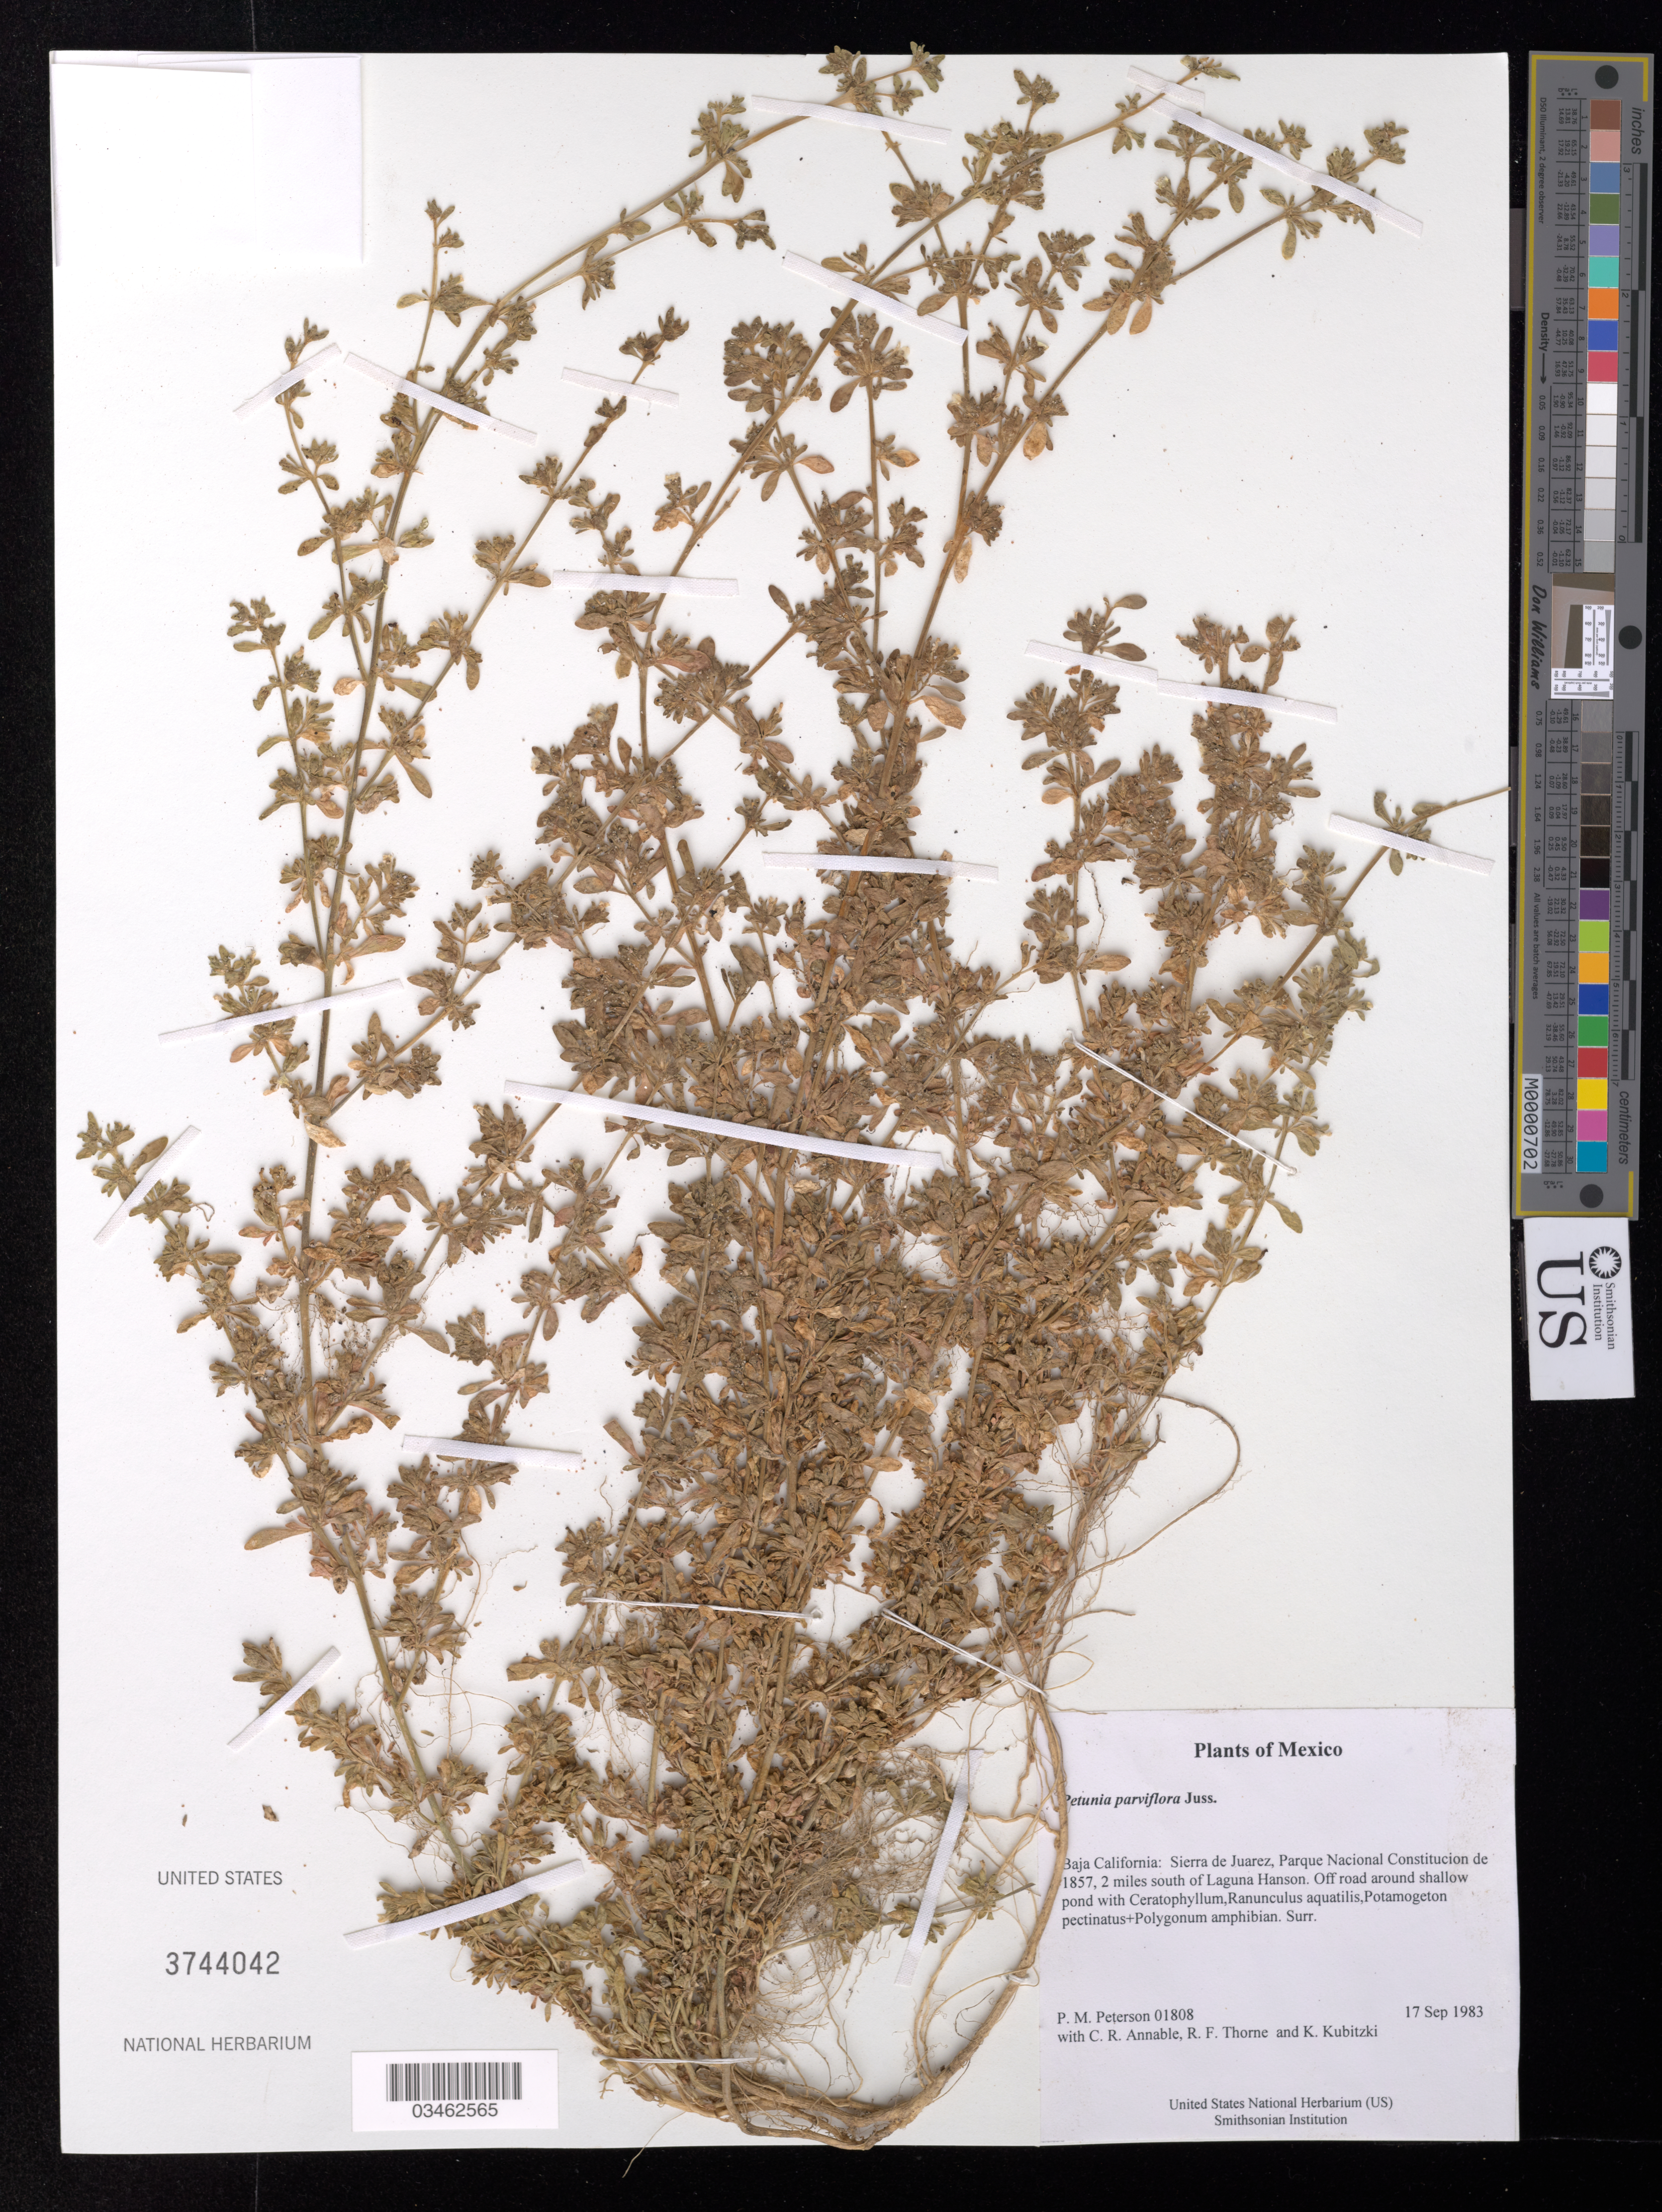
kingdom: Plantae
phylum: Tracheophyta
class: Magnoliopsida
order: Solanales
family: Solanaceae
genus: Petunia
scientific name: Petunia parviflora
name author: Juss.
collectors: P. M. Peterson, C. R. Annable, R. F. Thorne & K. Kubitzki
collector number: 01808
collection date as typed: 17 Sep 1983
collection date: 1983-09-17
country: Mexico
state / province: Baja California Norte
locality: Sierra de Juarez, Parque Nacional Constitucion de 1857, 2 miles south of Laguna Hanson.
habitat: Off road around shallow pond with Ceratophyllum,Ranunculus aquatilis,Potamogeton pectinatus+Polygonum amphibian. Surr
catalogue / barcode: US 3744042